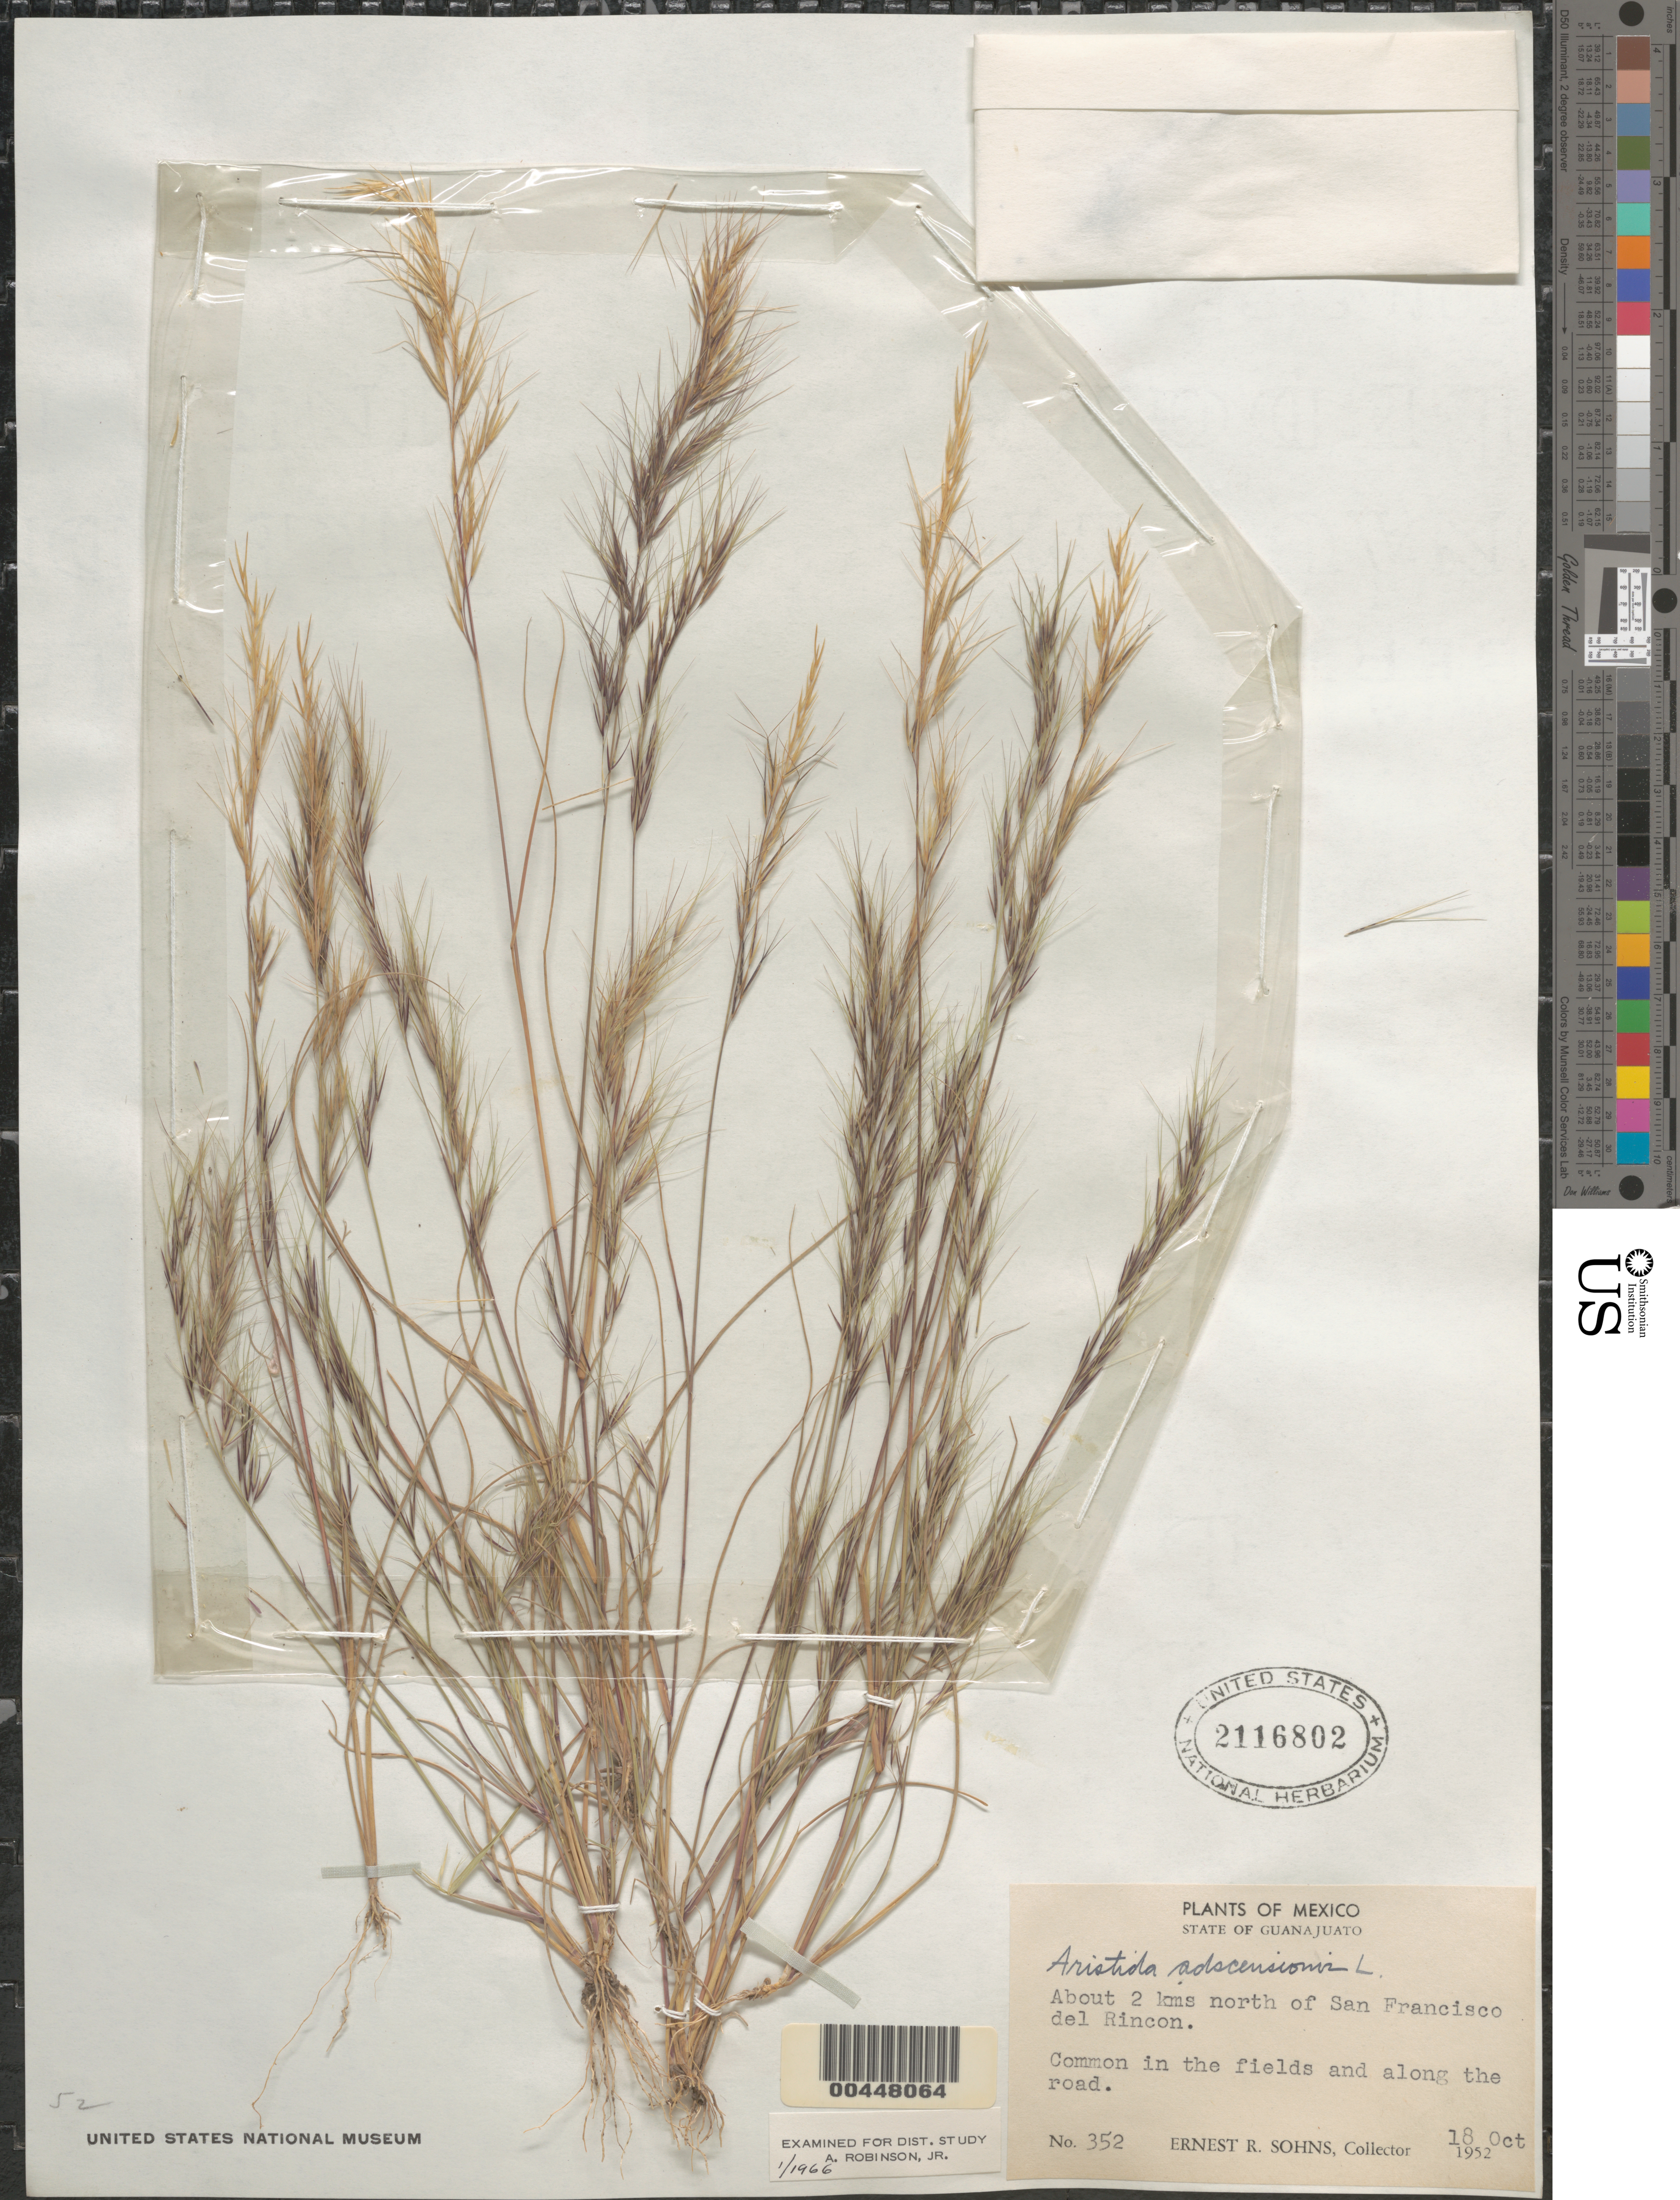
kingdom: Plantae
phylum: Tracheophyta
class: Liliopsida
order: Poales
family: Poaceae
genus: Aristida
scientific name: Aristida adscensionis var. adscensionis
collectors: E. R. Sohns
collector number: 352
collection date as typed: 18 Oct 1952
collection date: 1952-10-18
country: Mexico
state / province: Guanajuato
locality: About 2 km N of San Francisco del Rincon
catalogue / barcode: US 2116802